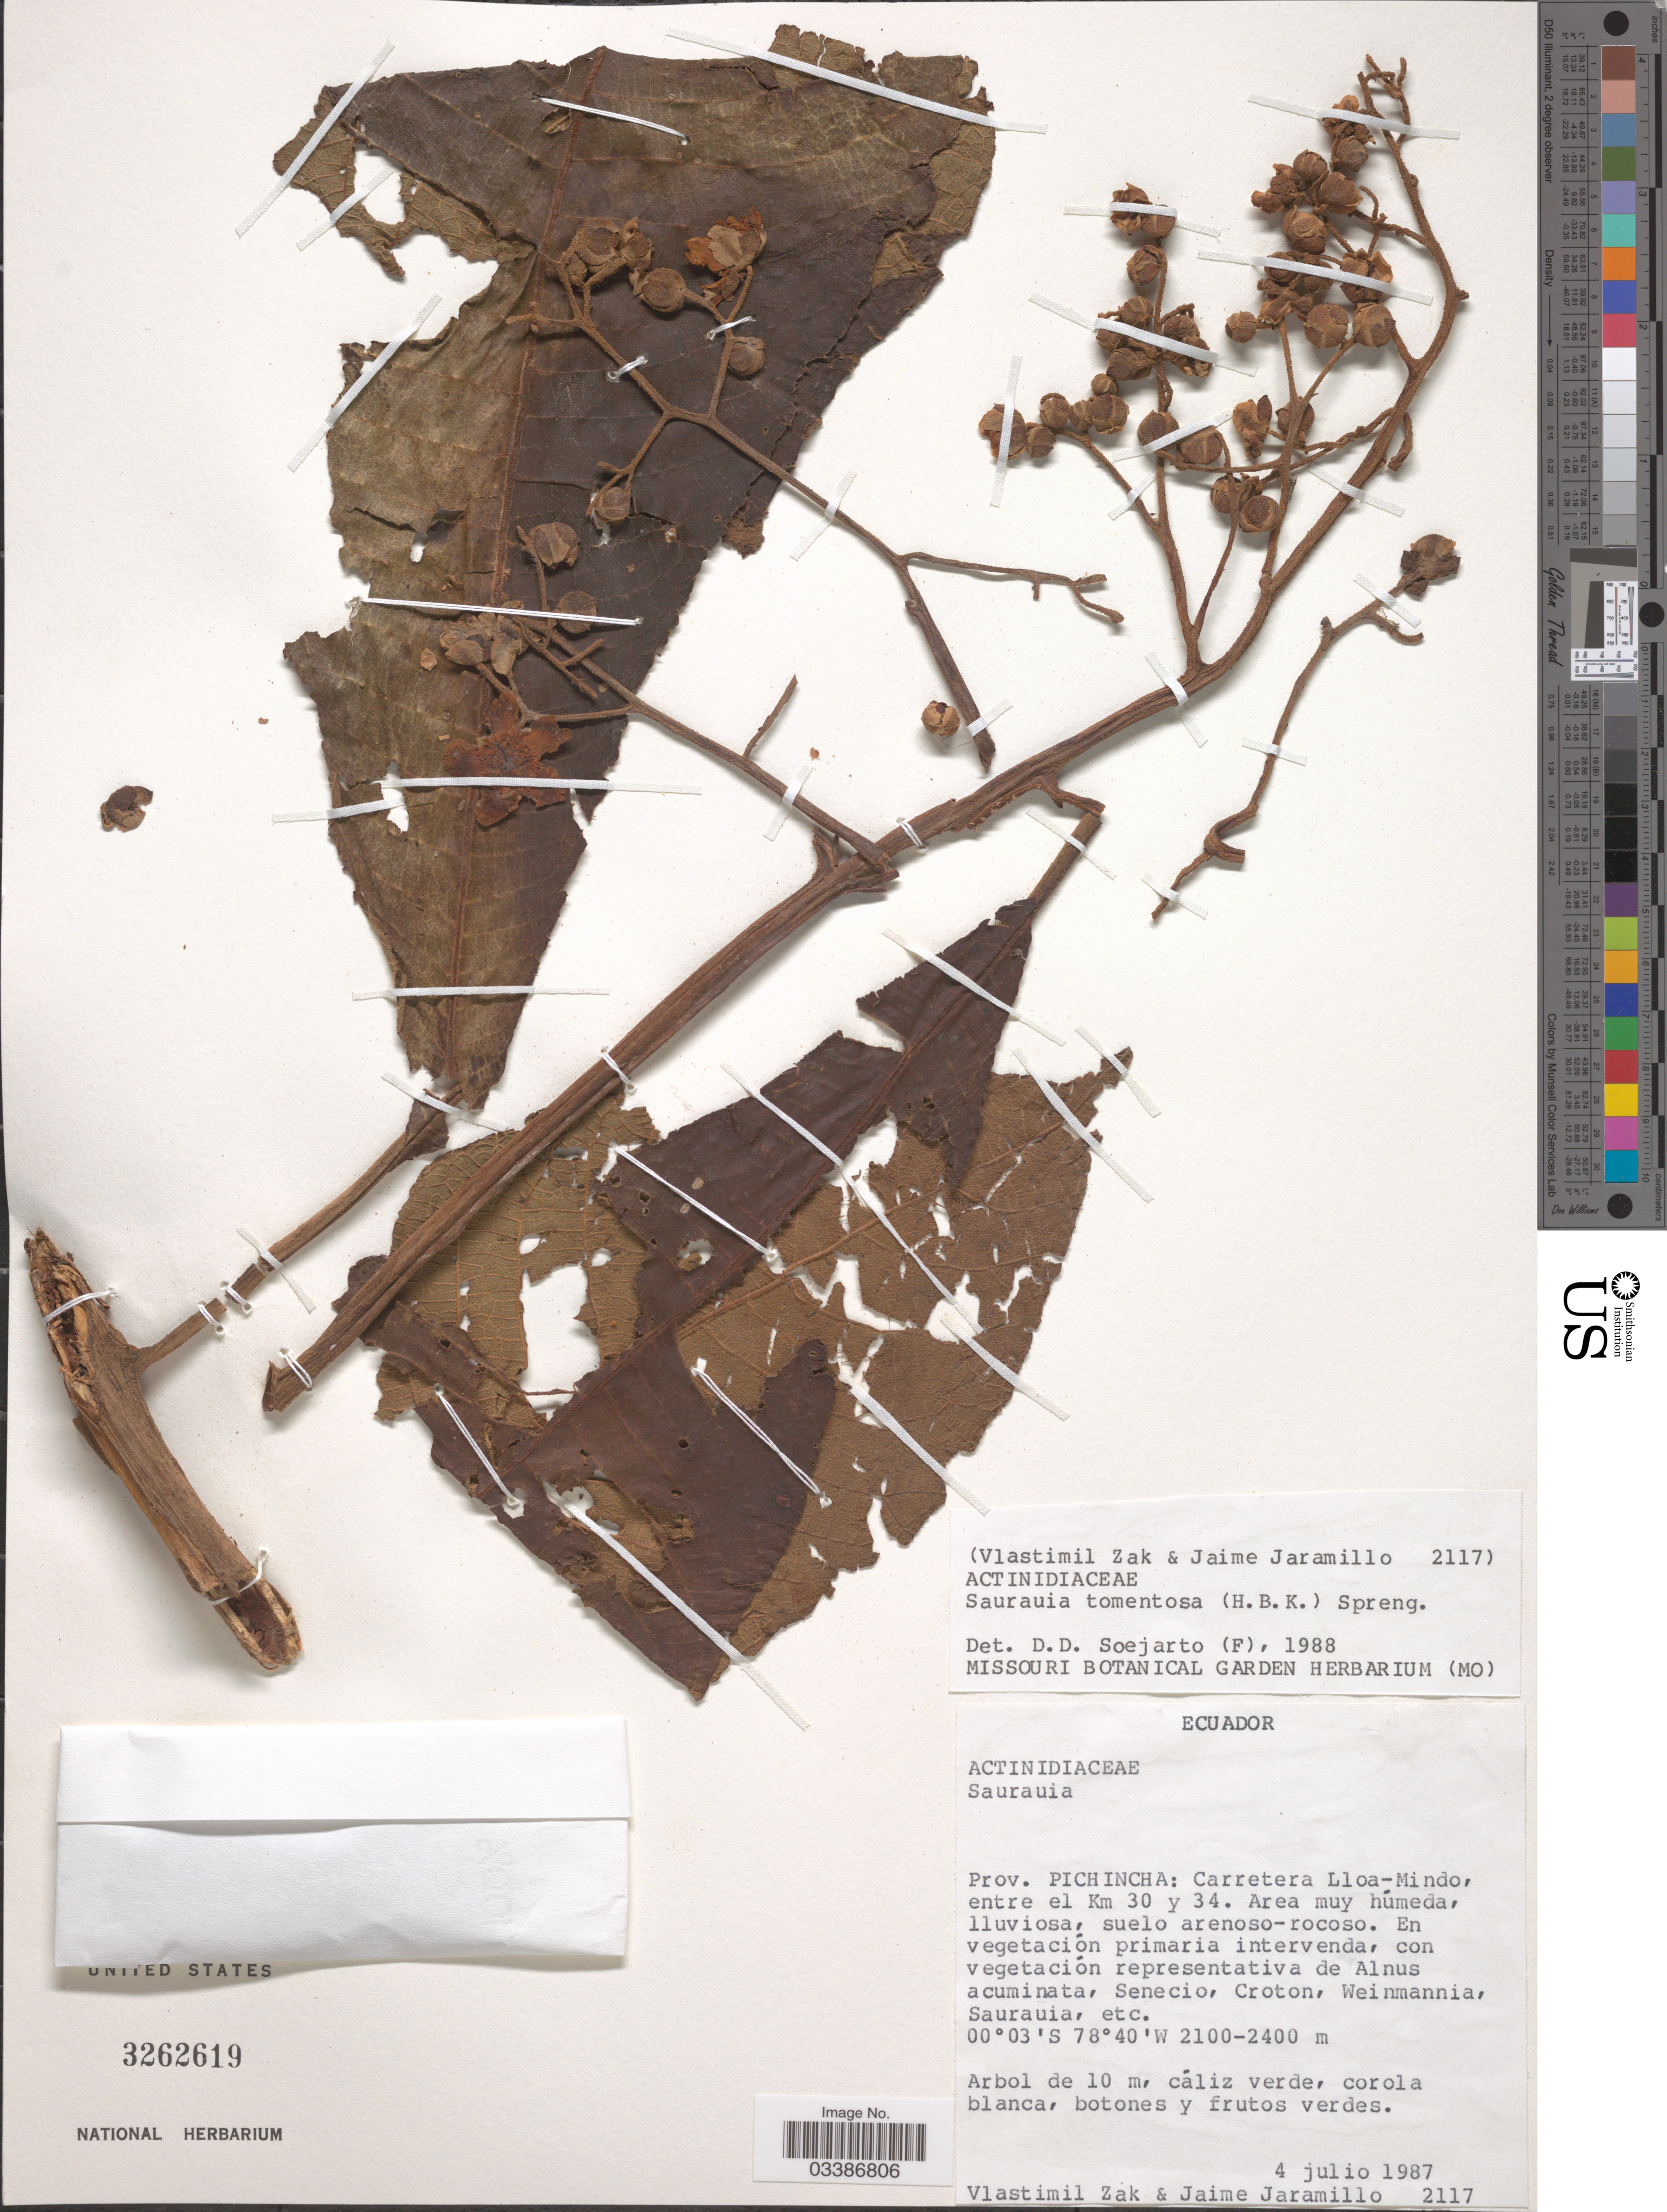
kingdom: Plantae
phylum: Tracheophyta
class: Magnoliopsida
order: Ericales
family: Actinidiaceae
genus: Saurauia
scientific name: Saurauia tomentosa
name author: (Kunth) Spreng.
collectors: V. Zak & J. Jaramillo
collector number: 2117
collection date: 1987-07-04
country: Ecuador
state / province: Pichincha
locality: Carretera Lloa-Mindo, entre el Km 30 y 34.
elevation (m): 2100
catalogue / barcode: US 3262619